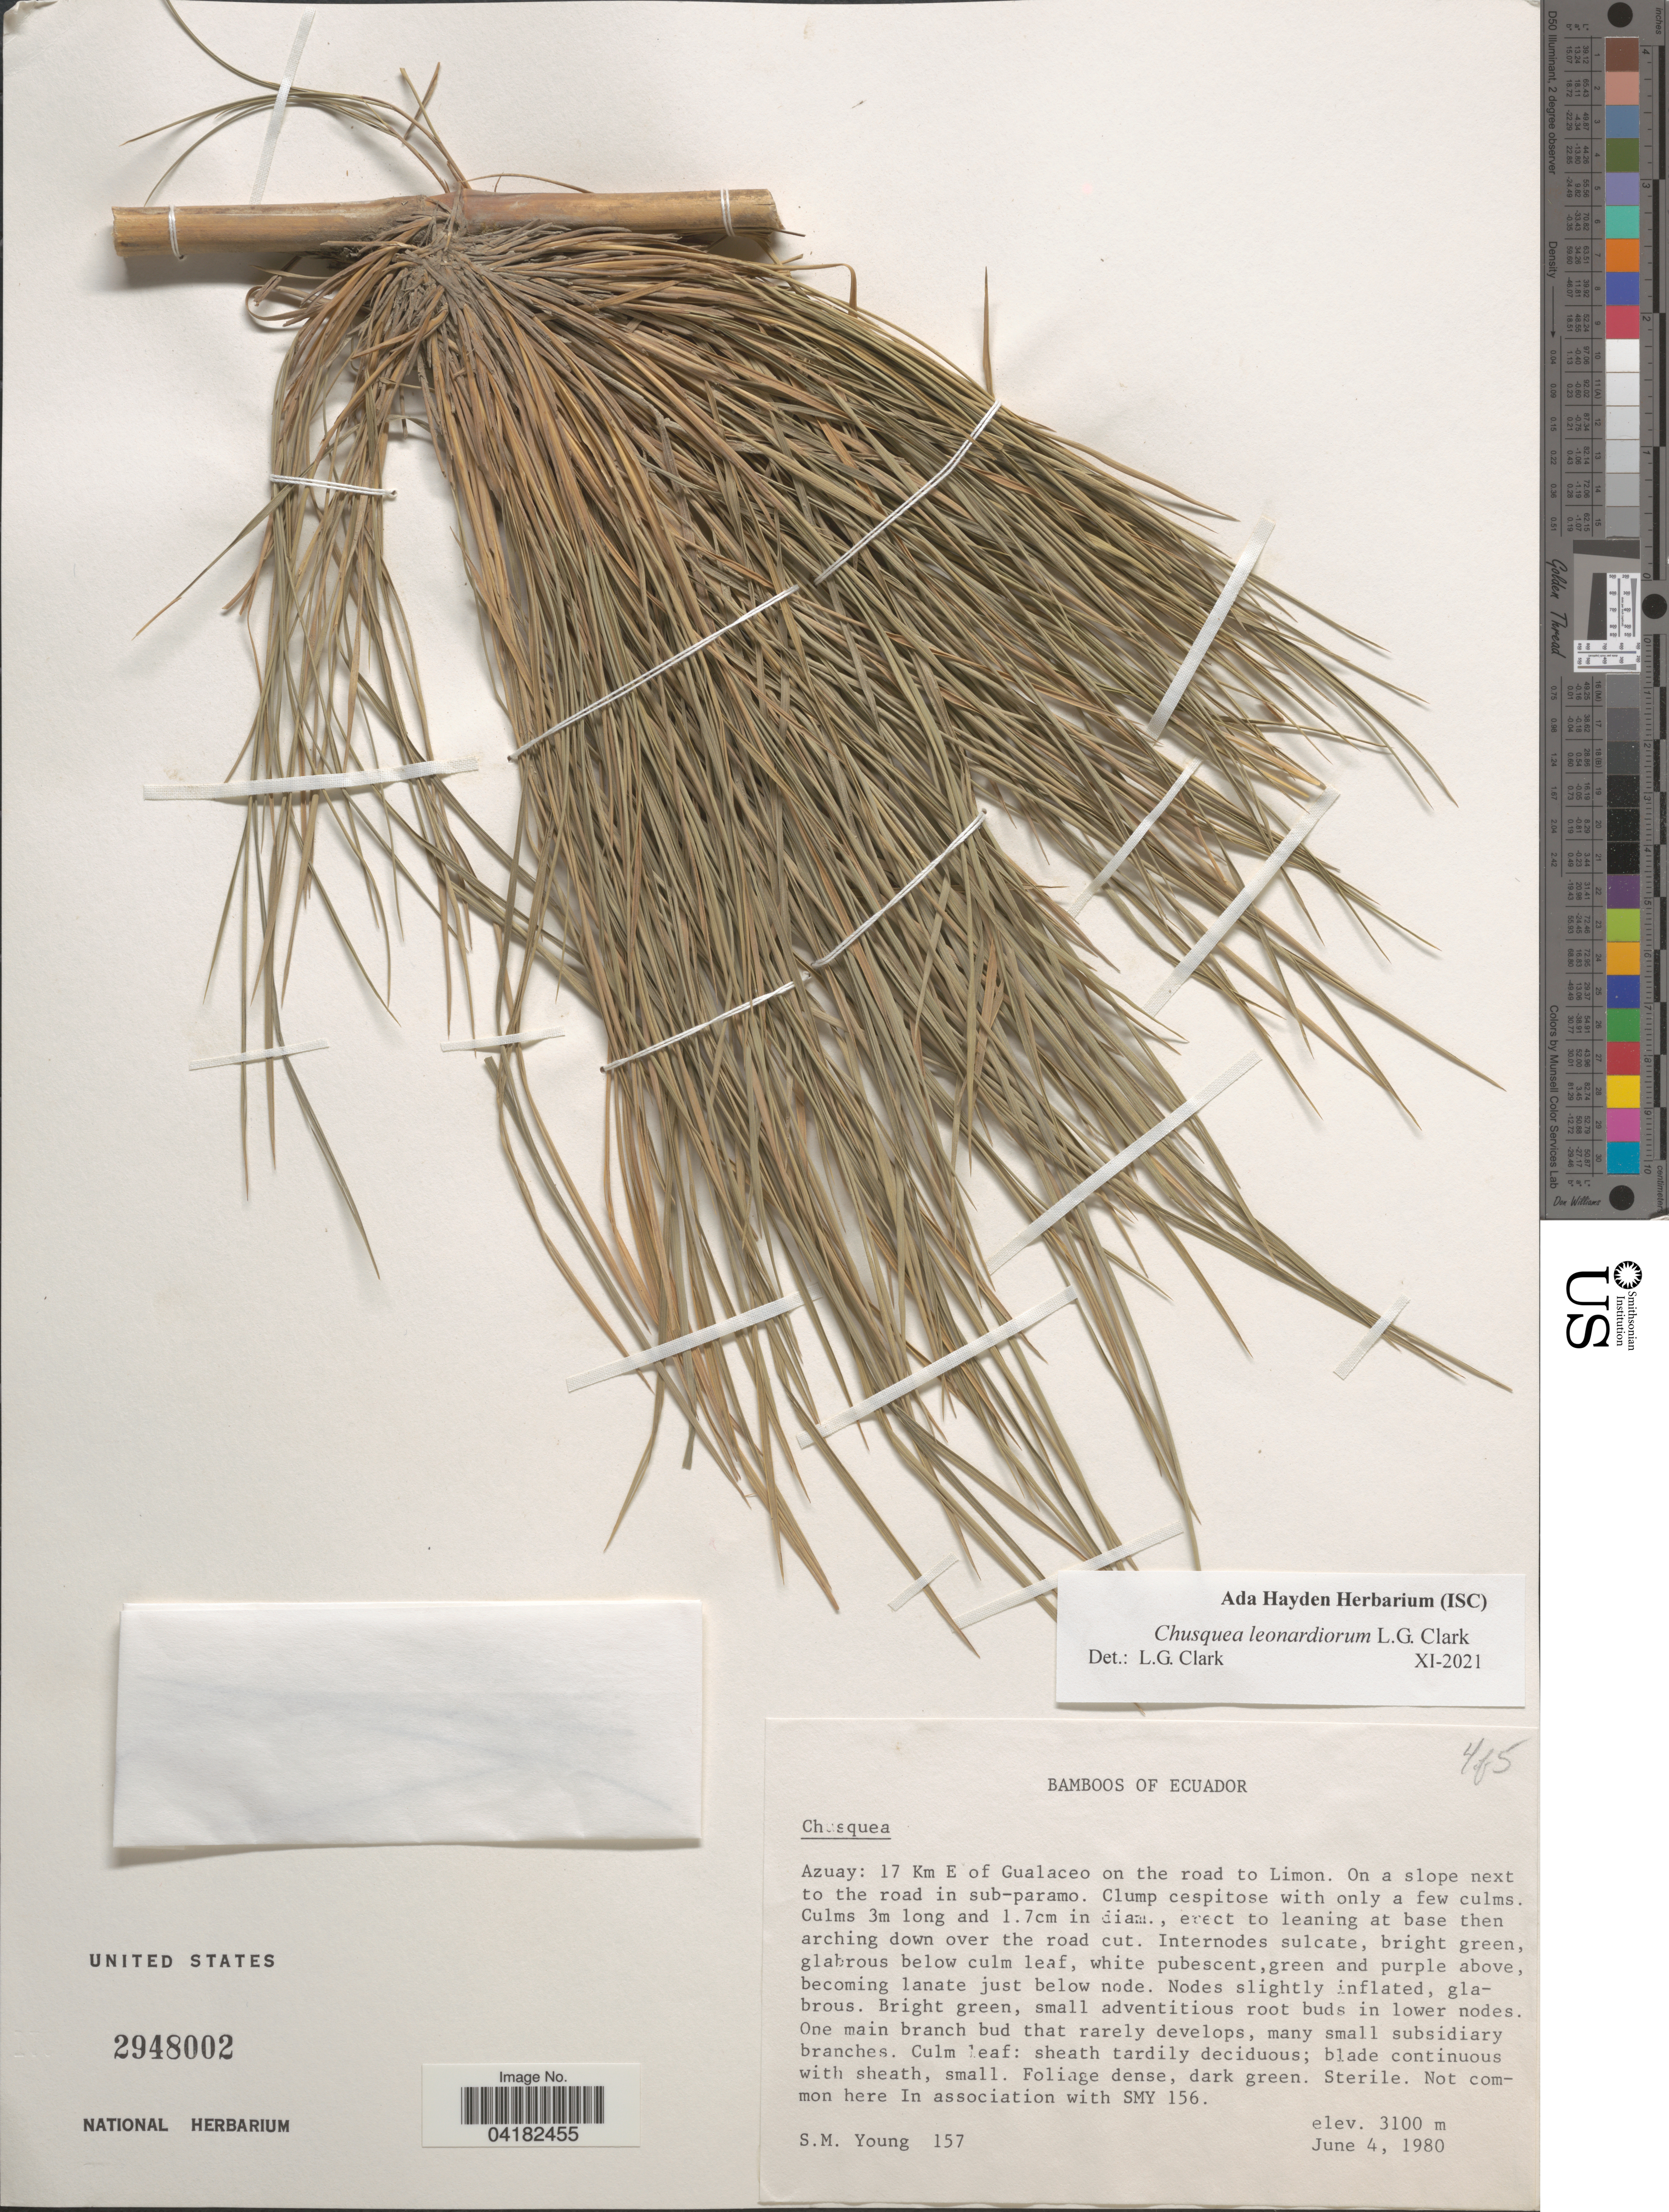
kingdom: Plantae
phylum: Tracheophyta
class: Liliopsida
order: Poales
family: Poaceae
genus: Chusquea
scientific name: Chusquea leonardiorum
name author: L.G. Clark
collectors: S. Young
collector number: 157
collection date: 1980-06-04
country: Ecuador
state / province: Azuay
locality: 17 Km E of Gualaceo on the road to Limon.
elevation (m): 3100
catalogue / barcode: US 2948002